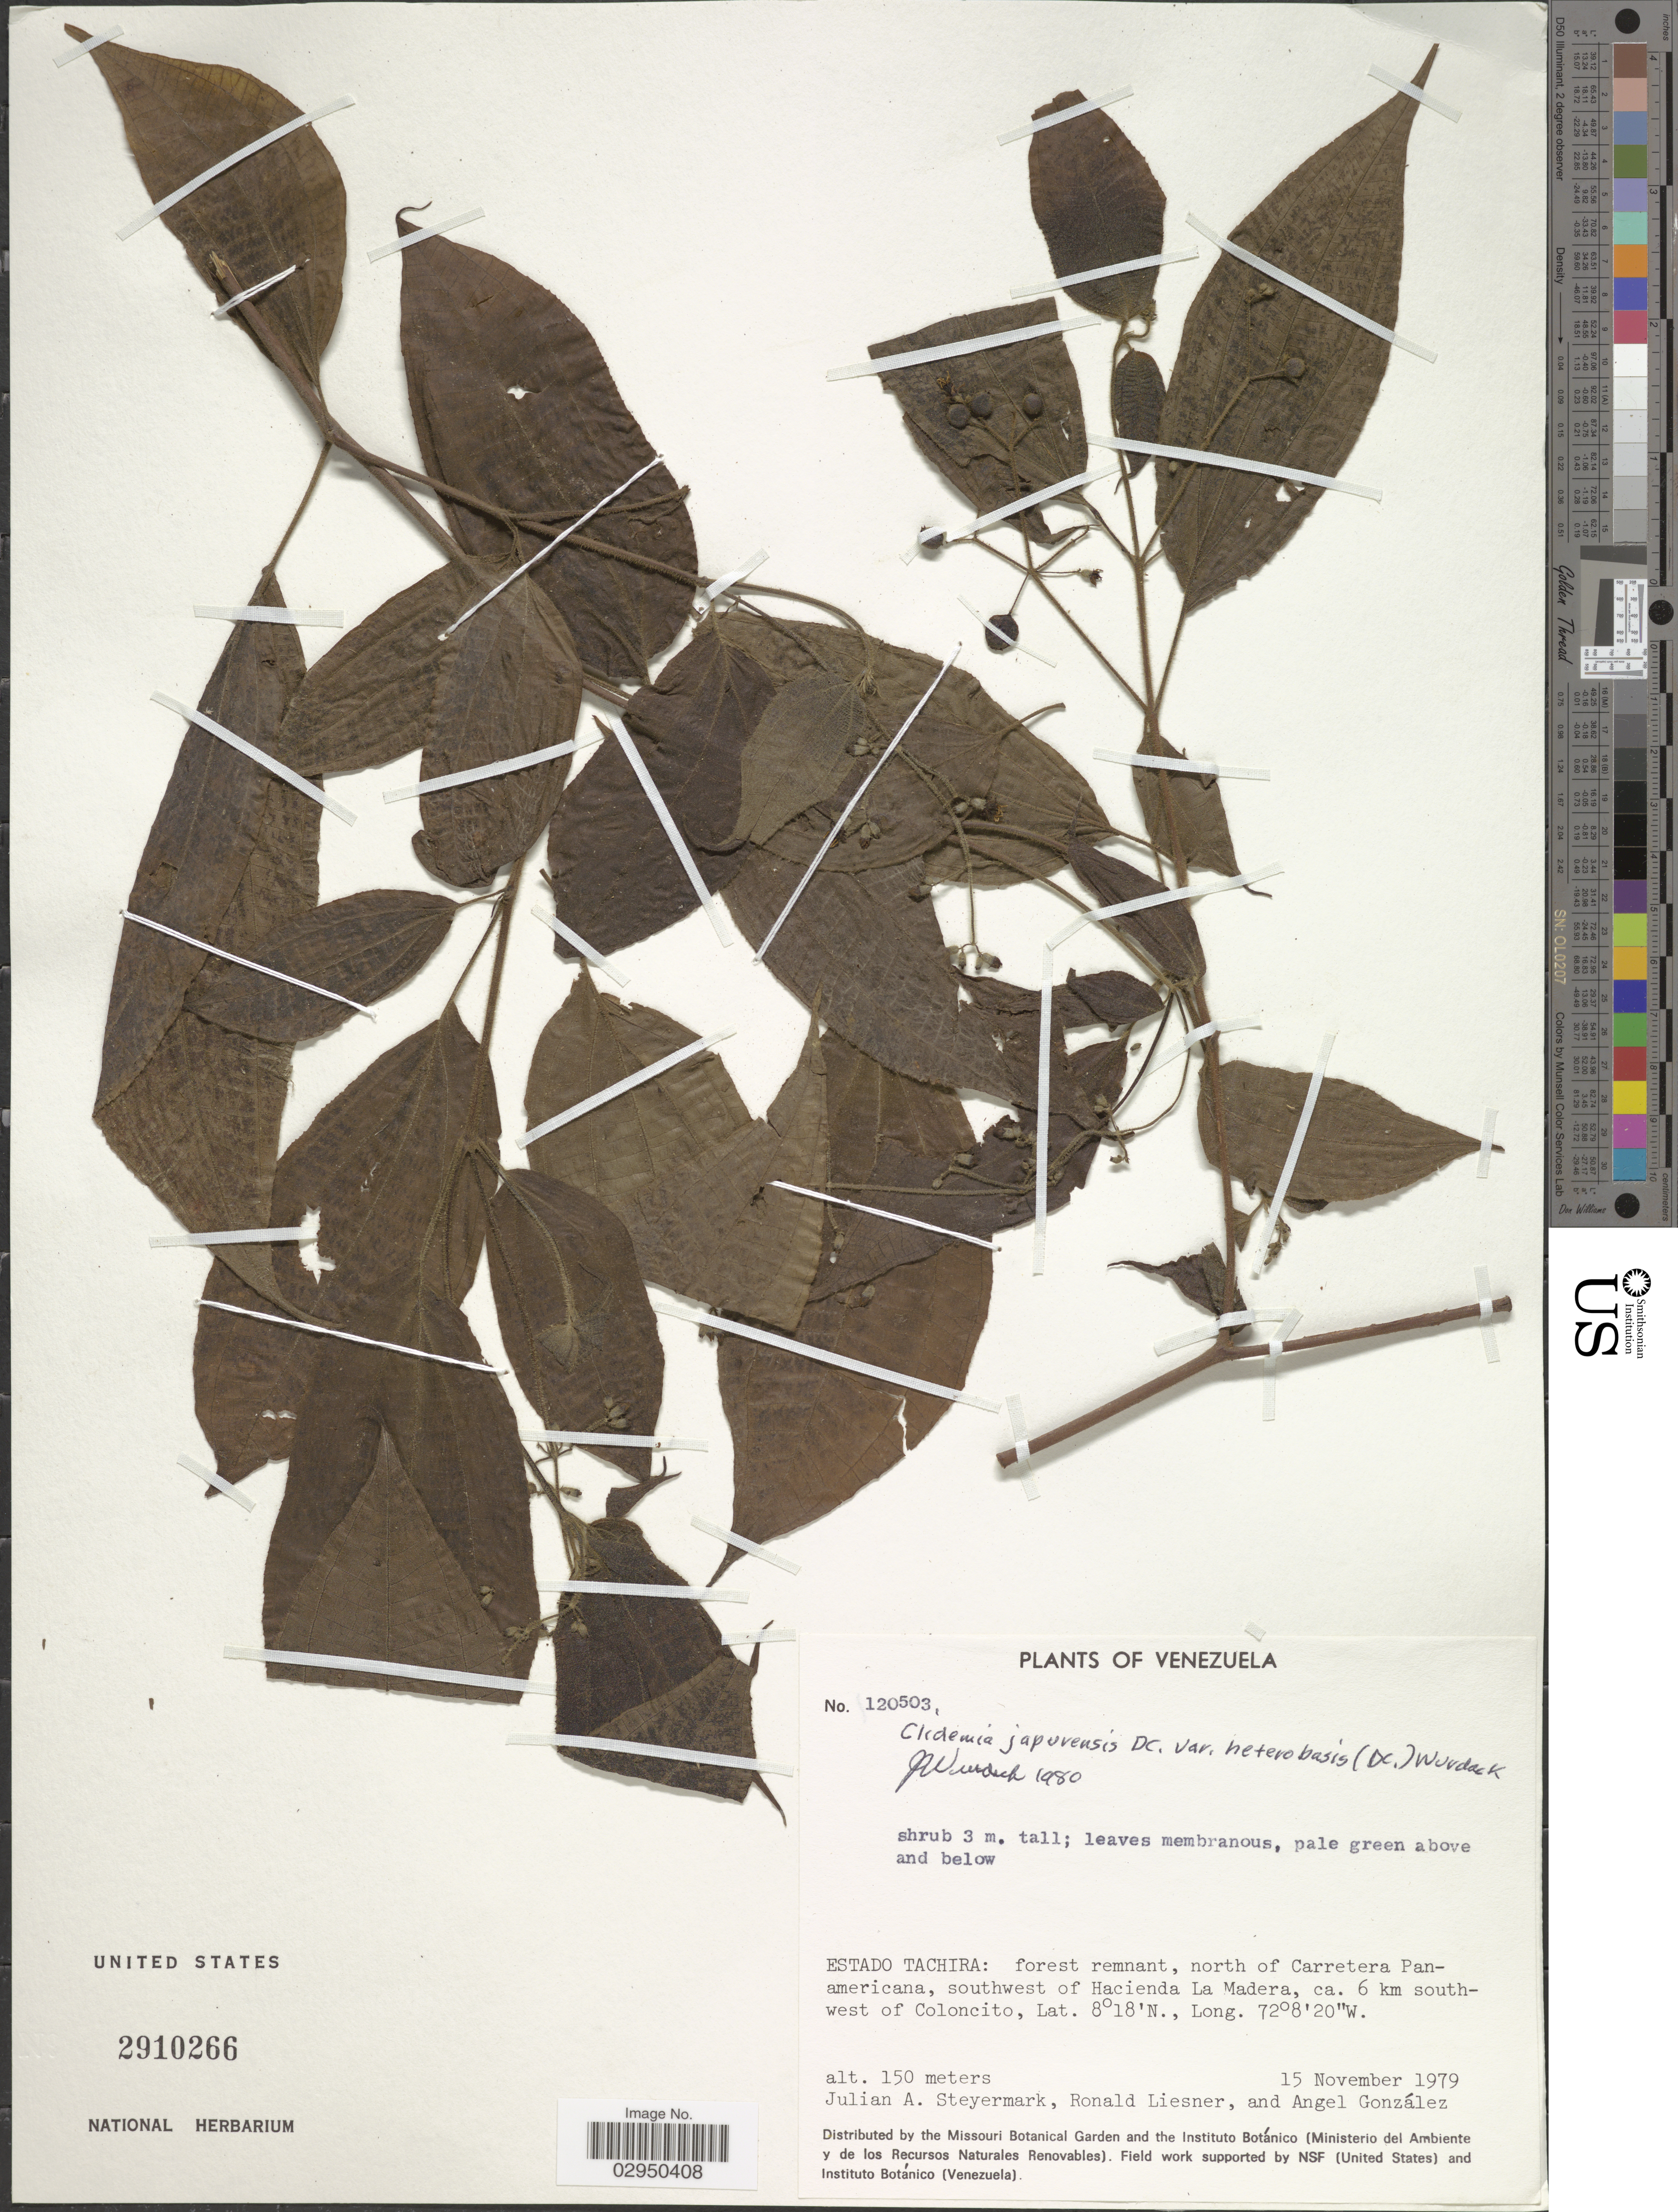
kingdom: Plantae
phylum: Tracheophyta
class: Magnoliopsida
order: Myrtales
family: Melastomataceae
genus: Clidemia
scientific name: Clidemia japurensis var. heterobasis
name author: (DC.) Wurdack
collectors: J. Steyermark, R. L. Liesner & A. C. González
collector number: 120503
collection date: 1979-11-15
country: Venezuela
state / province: Tachira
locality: Forest remnant, north of Carretera Panamericana, southwest of Hacienda La Madera, ca. 6 km southwest of Coloncito.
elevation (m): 150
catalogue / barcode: US 2910266